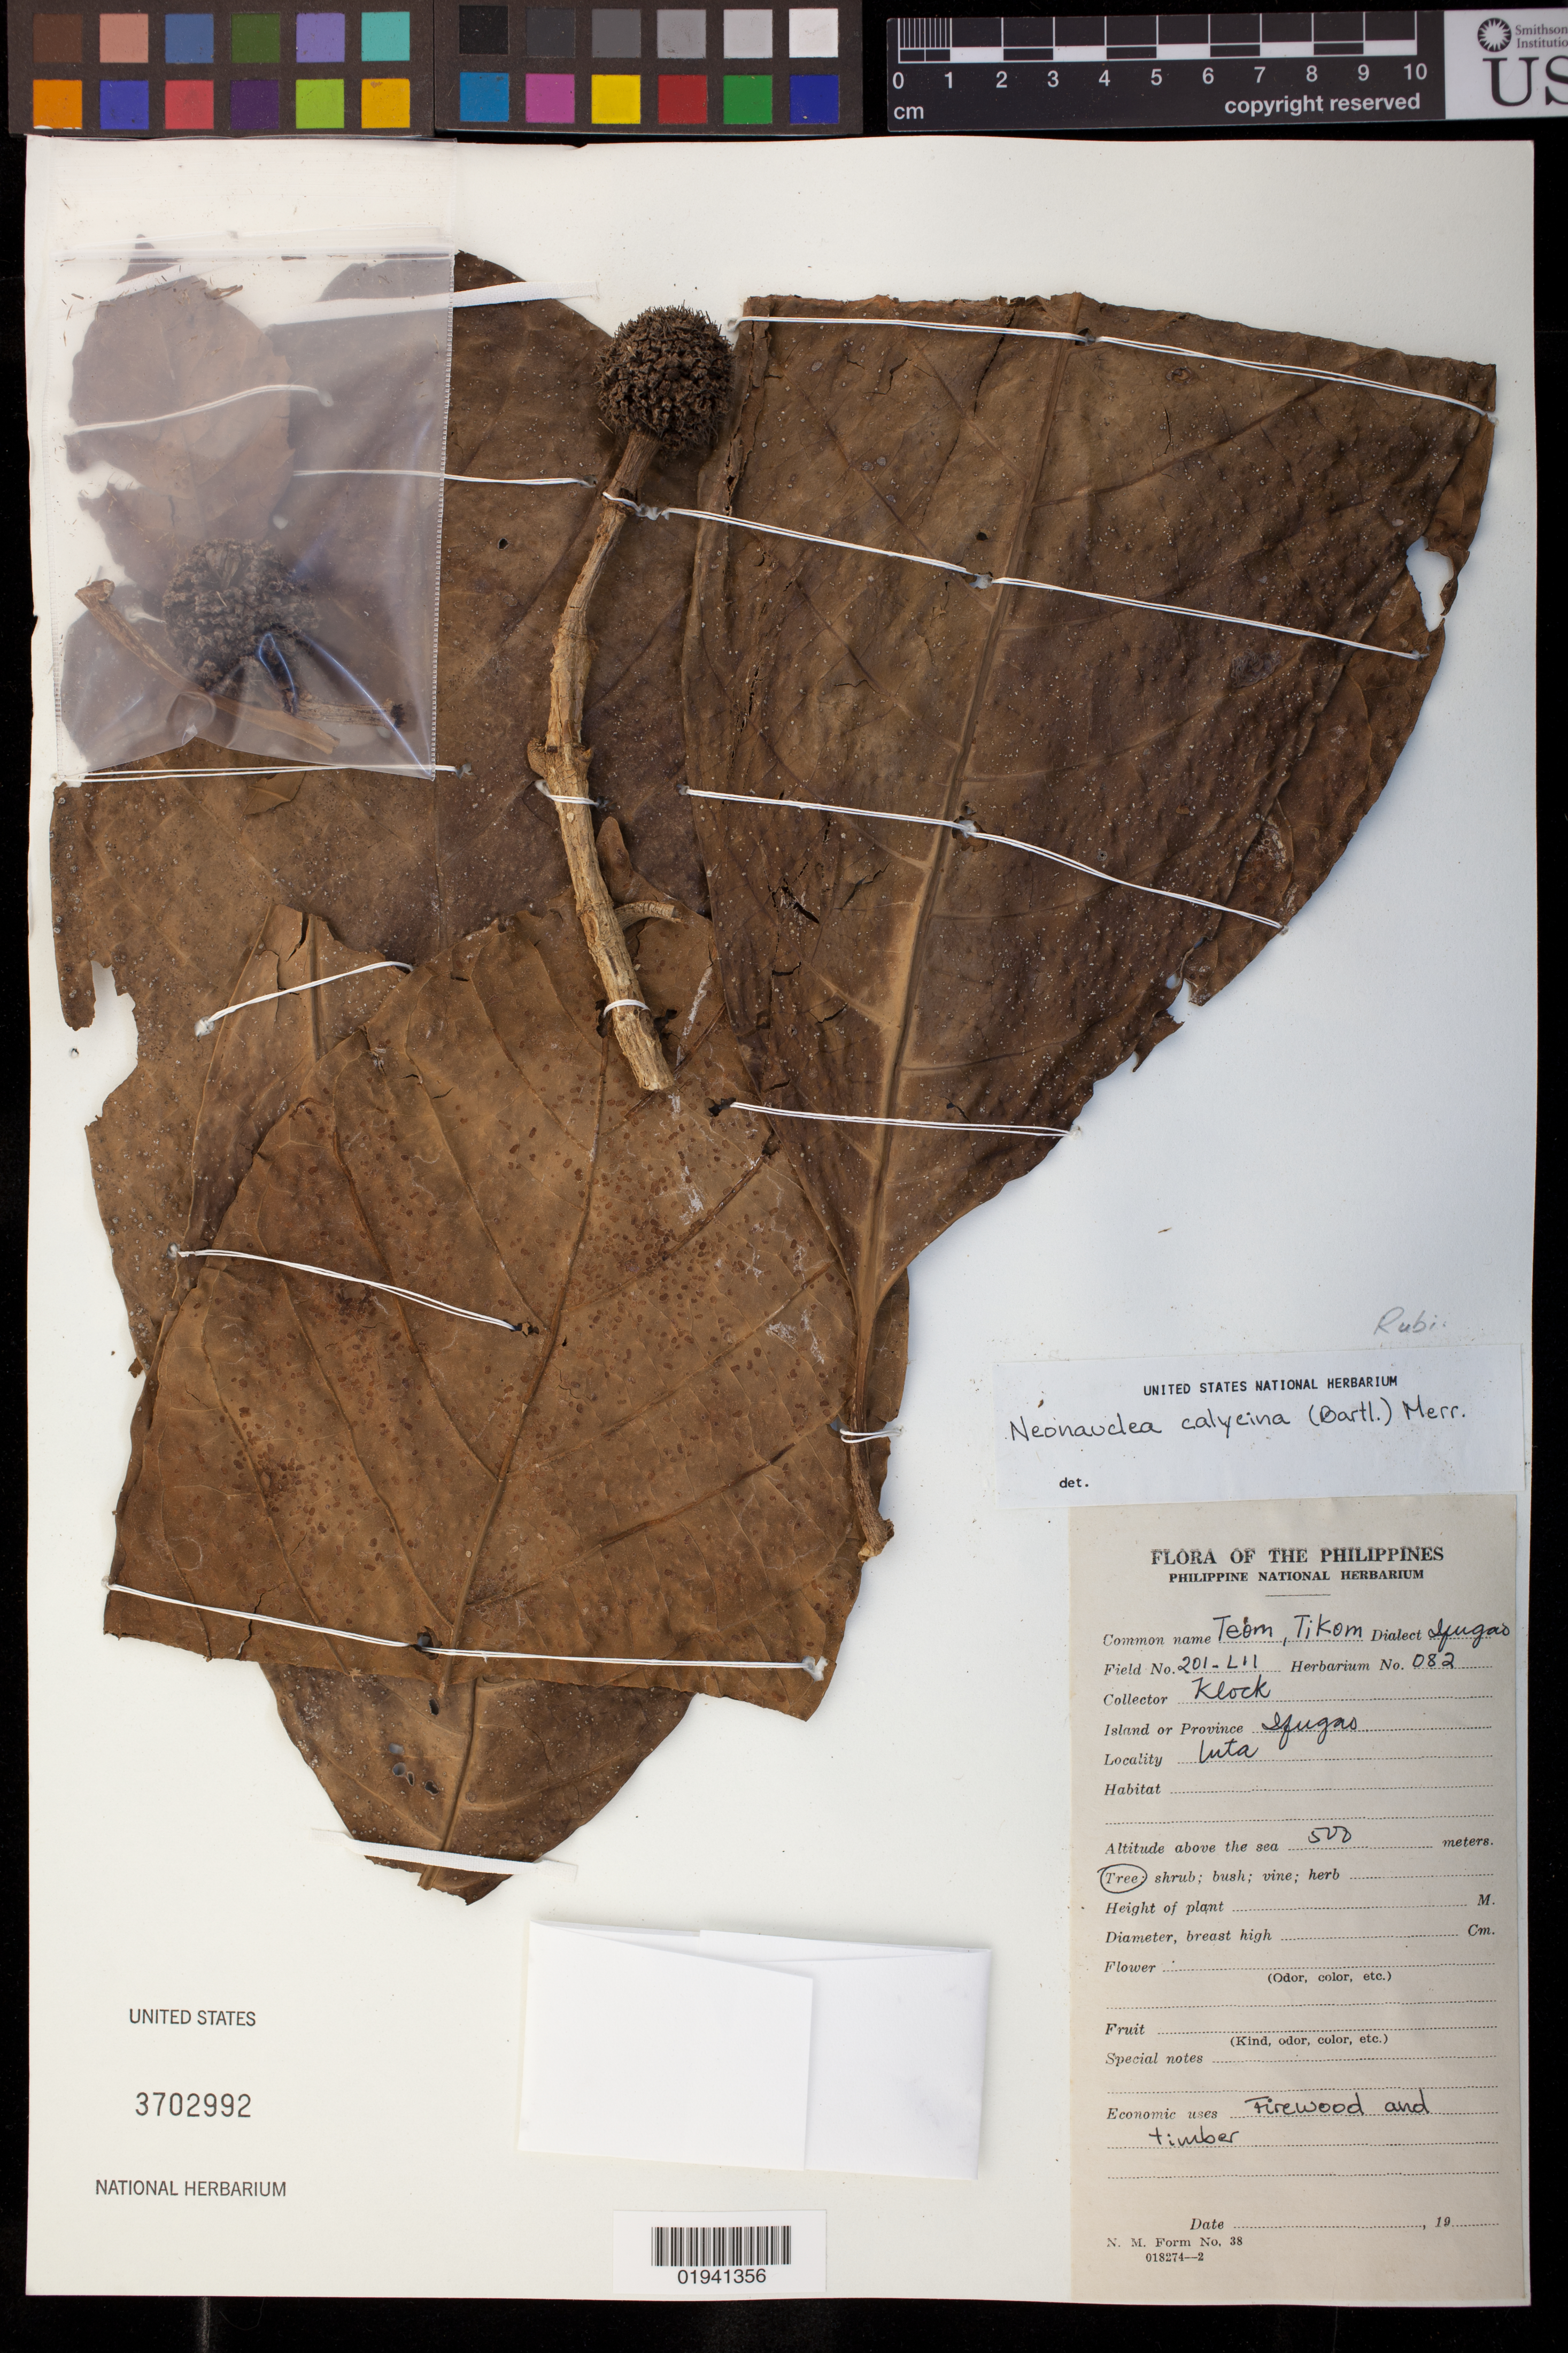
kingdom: Plantae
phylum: Tracheophyta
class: Magnoliopsida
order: Gentianales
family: Rubiaceae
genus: Neonauclea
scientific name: Neonauclea calycina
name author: (Bartl. ex DC.) Merr.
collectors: Klock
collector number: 201-L11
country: Philippines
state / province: Cordillera (Administrative Region)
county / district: Ifugao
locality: Locality: Luta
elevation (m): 500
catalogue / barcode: US 3702992